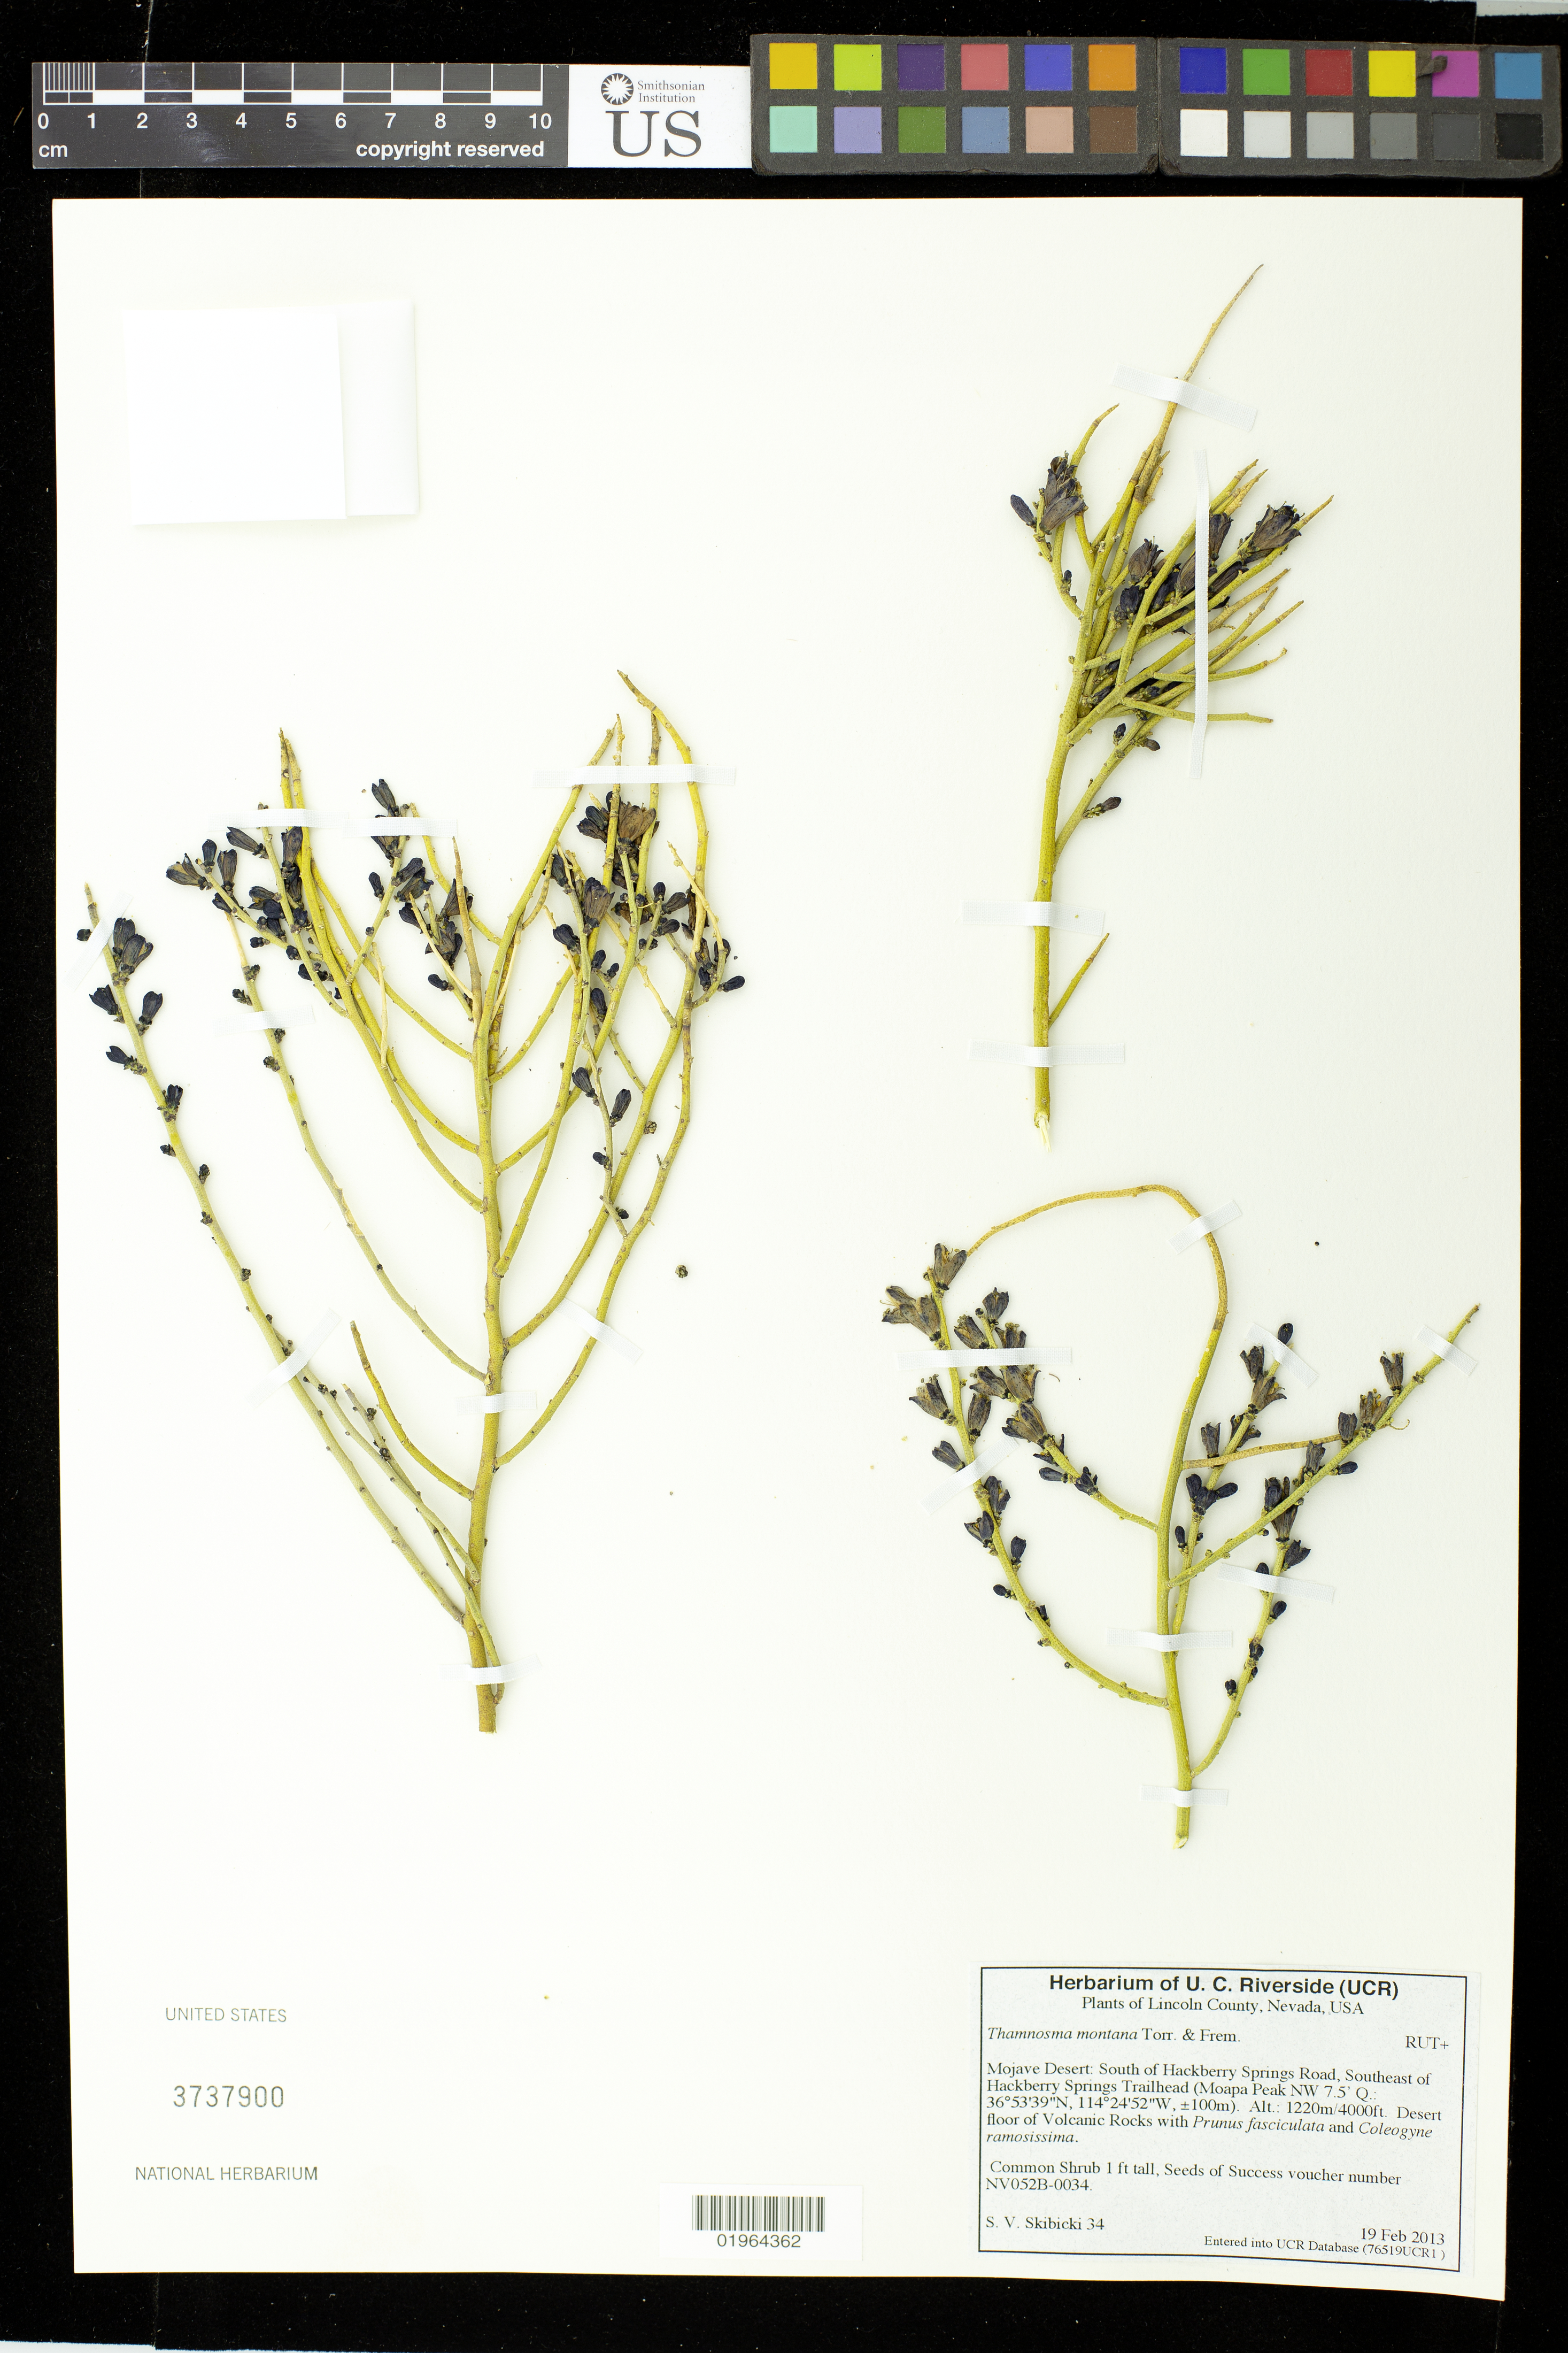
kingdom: Plantae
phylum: Tracheophyta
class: Magnoliopsida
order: Sapindales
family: Rutaceae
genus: Thamnosma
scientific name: Thamnosma montana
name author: Torr. & Frém.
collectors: S. Skibicki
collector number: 34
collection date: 2013-02-19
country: United States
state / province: Nevada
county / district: Clark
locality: Mojave Desert, S of Hackberry Springs Road, SE of Hackberry Springs Trailhead (Moapa Peak)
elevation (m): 1220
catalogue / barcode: US 3737900